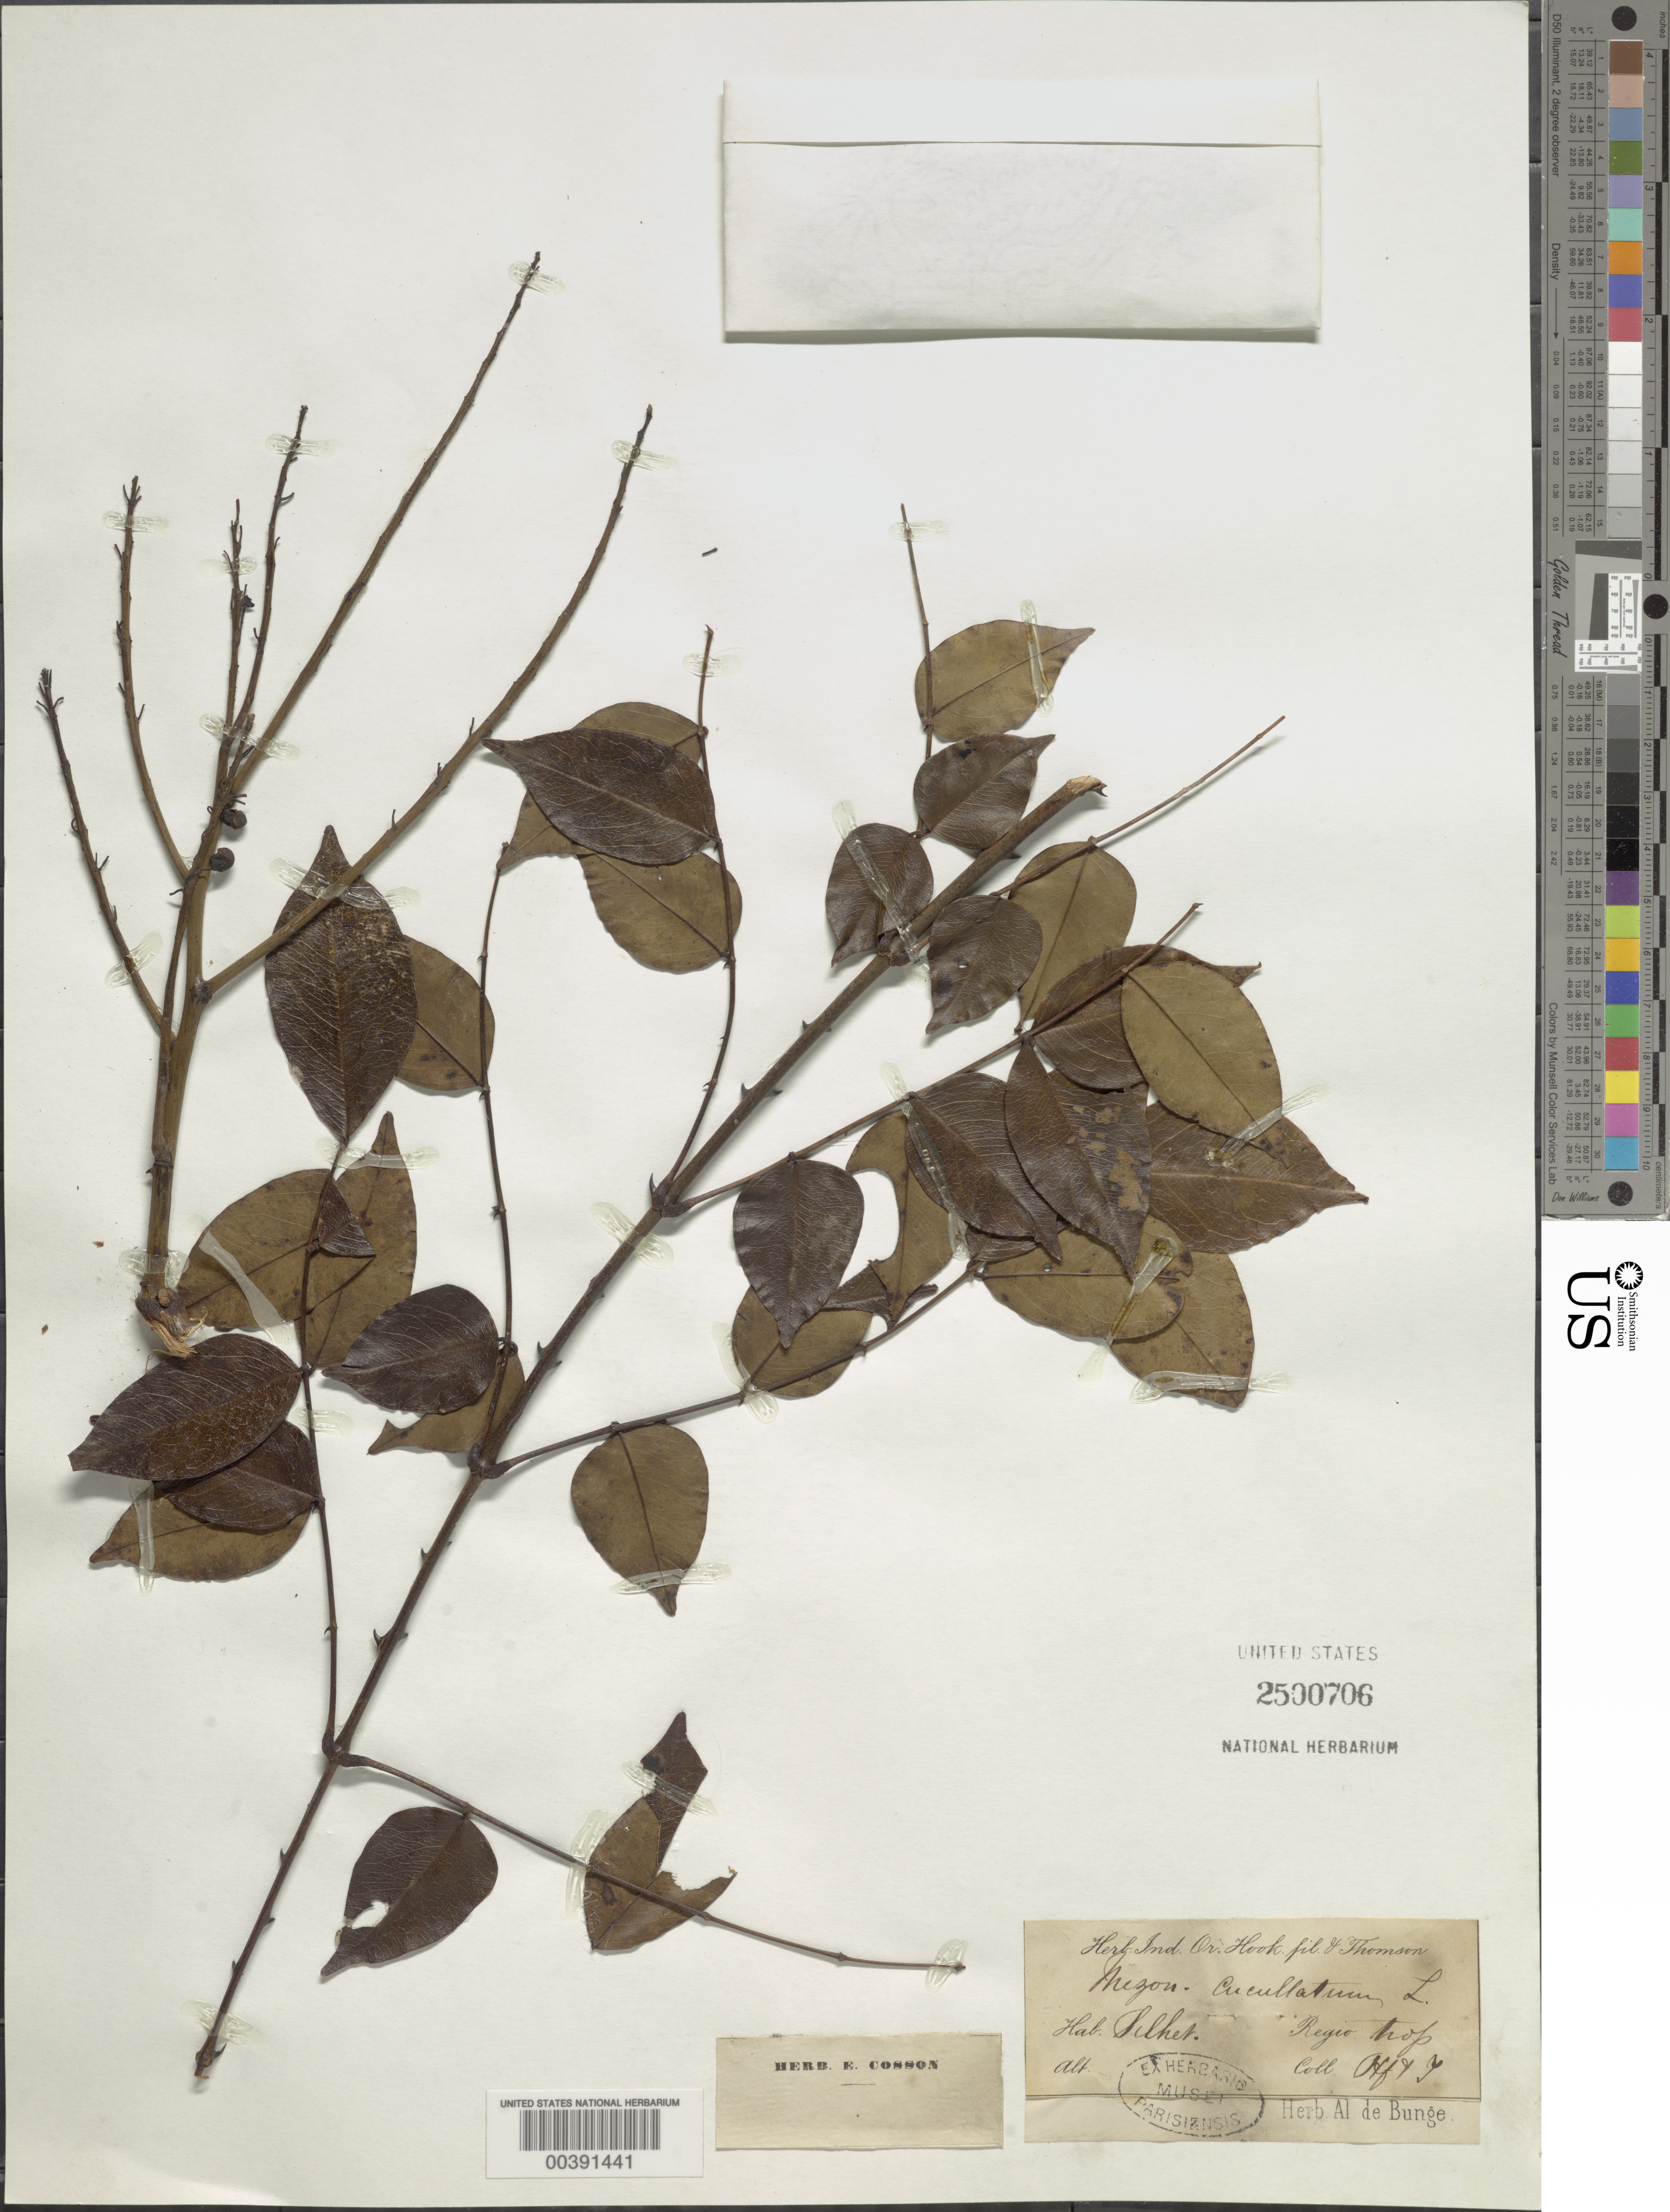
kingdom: Plantae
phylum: Tracheophyta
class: Magnoliopsida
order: Fabales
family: Fabaceae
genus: Mezoneuron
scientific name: Mezoneuron cucullatum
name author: (Roxb.) Wight & Arn.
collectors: J. D. Hooker & T. Thomson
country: Bangladesh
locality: Silhet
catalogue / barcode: US 2500706